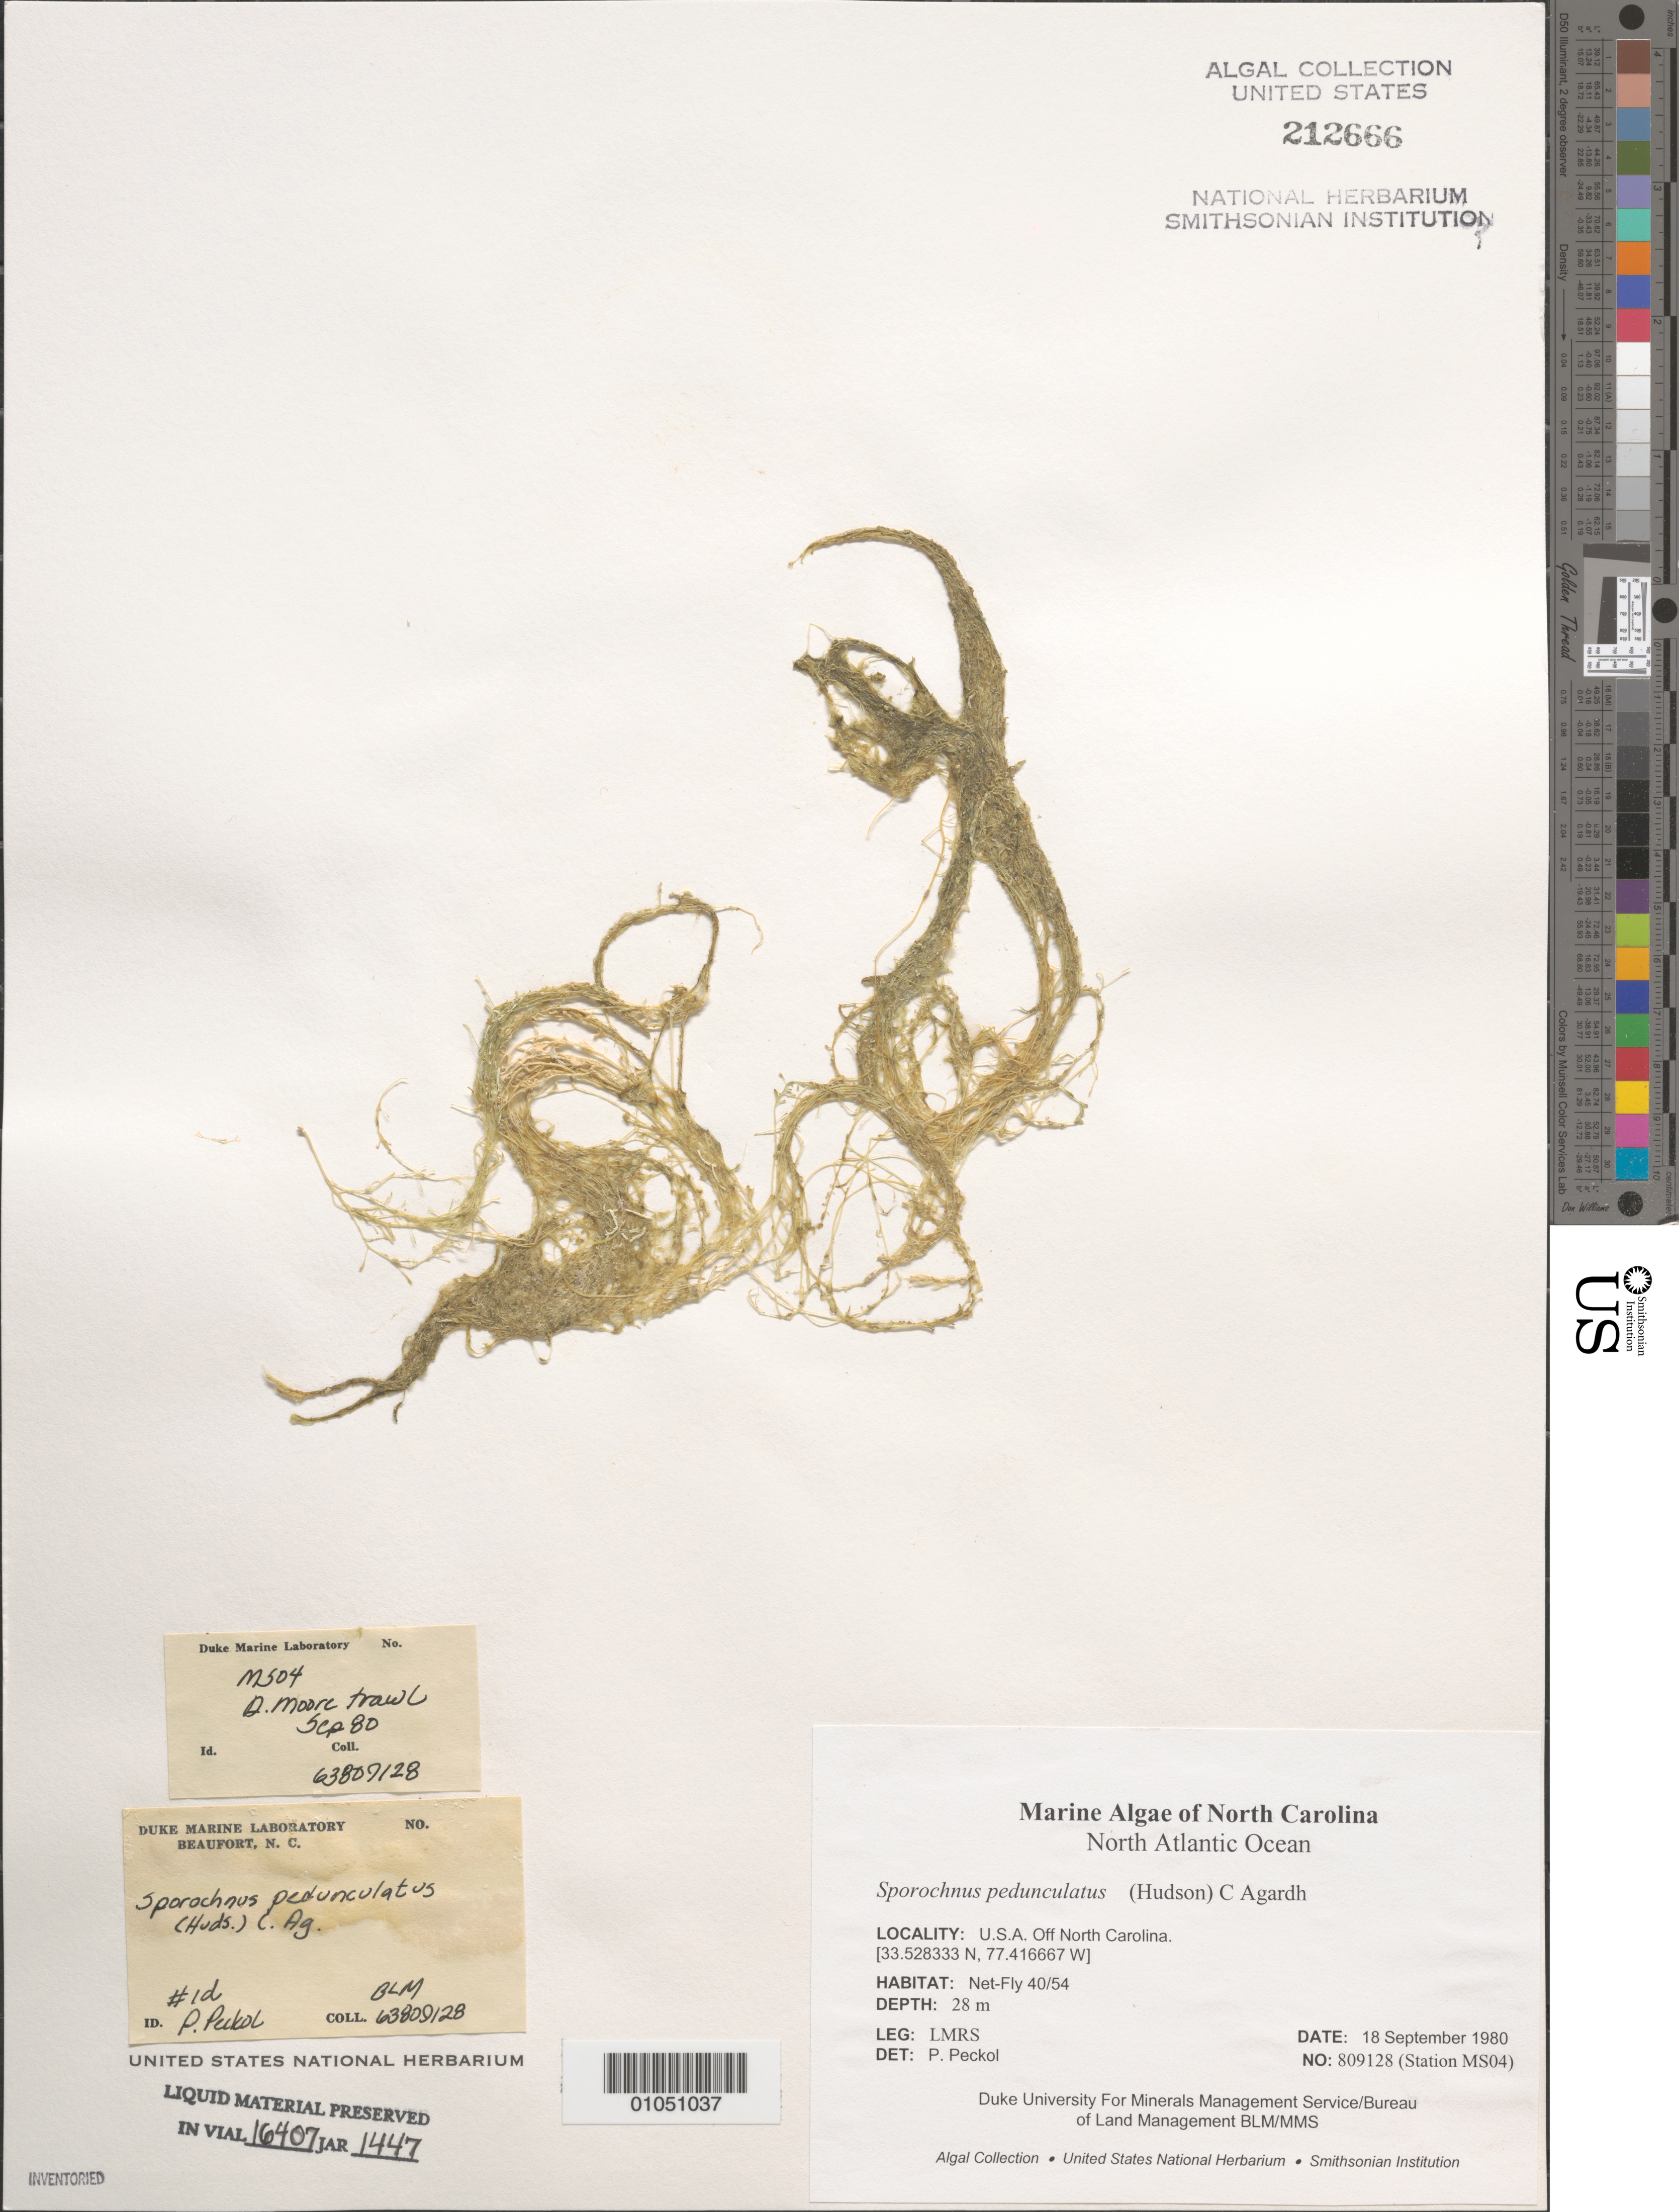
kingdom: Chromista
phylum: Ochrophyta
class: Phaeophyceae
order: Sporochnales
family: Sporochnaceae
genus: Sporochnus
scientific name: Sporochnus pedunculatus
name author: (Huds.) C. Agardh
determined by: Peckol, P.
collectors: LMRS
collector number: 809128 (Station MS04)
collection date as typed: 18 Sep 1980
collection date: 1980-09-18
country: United States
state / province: North Carolina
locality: North Atlantic Ocean off North Carolina coast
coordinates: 33.528333 N, 77.416667 W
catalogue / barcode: US 212666